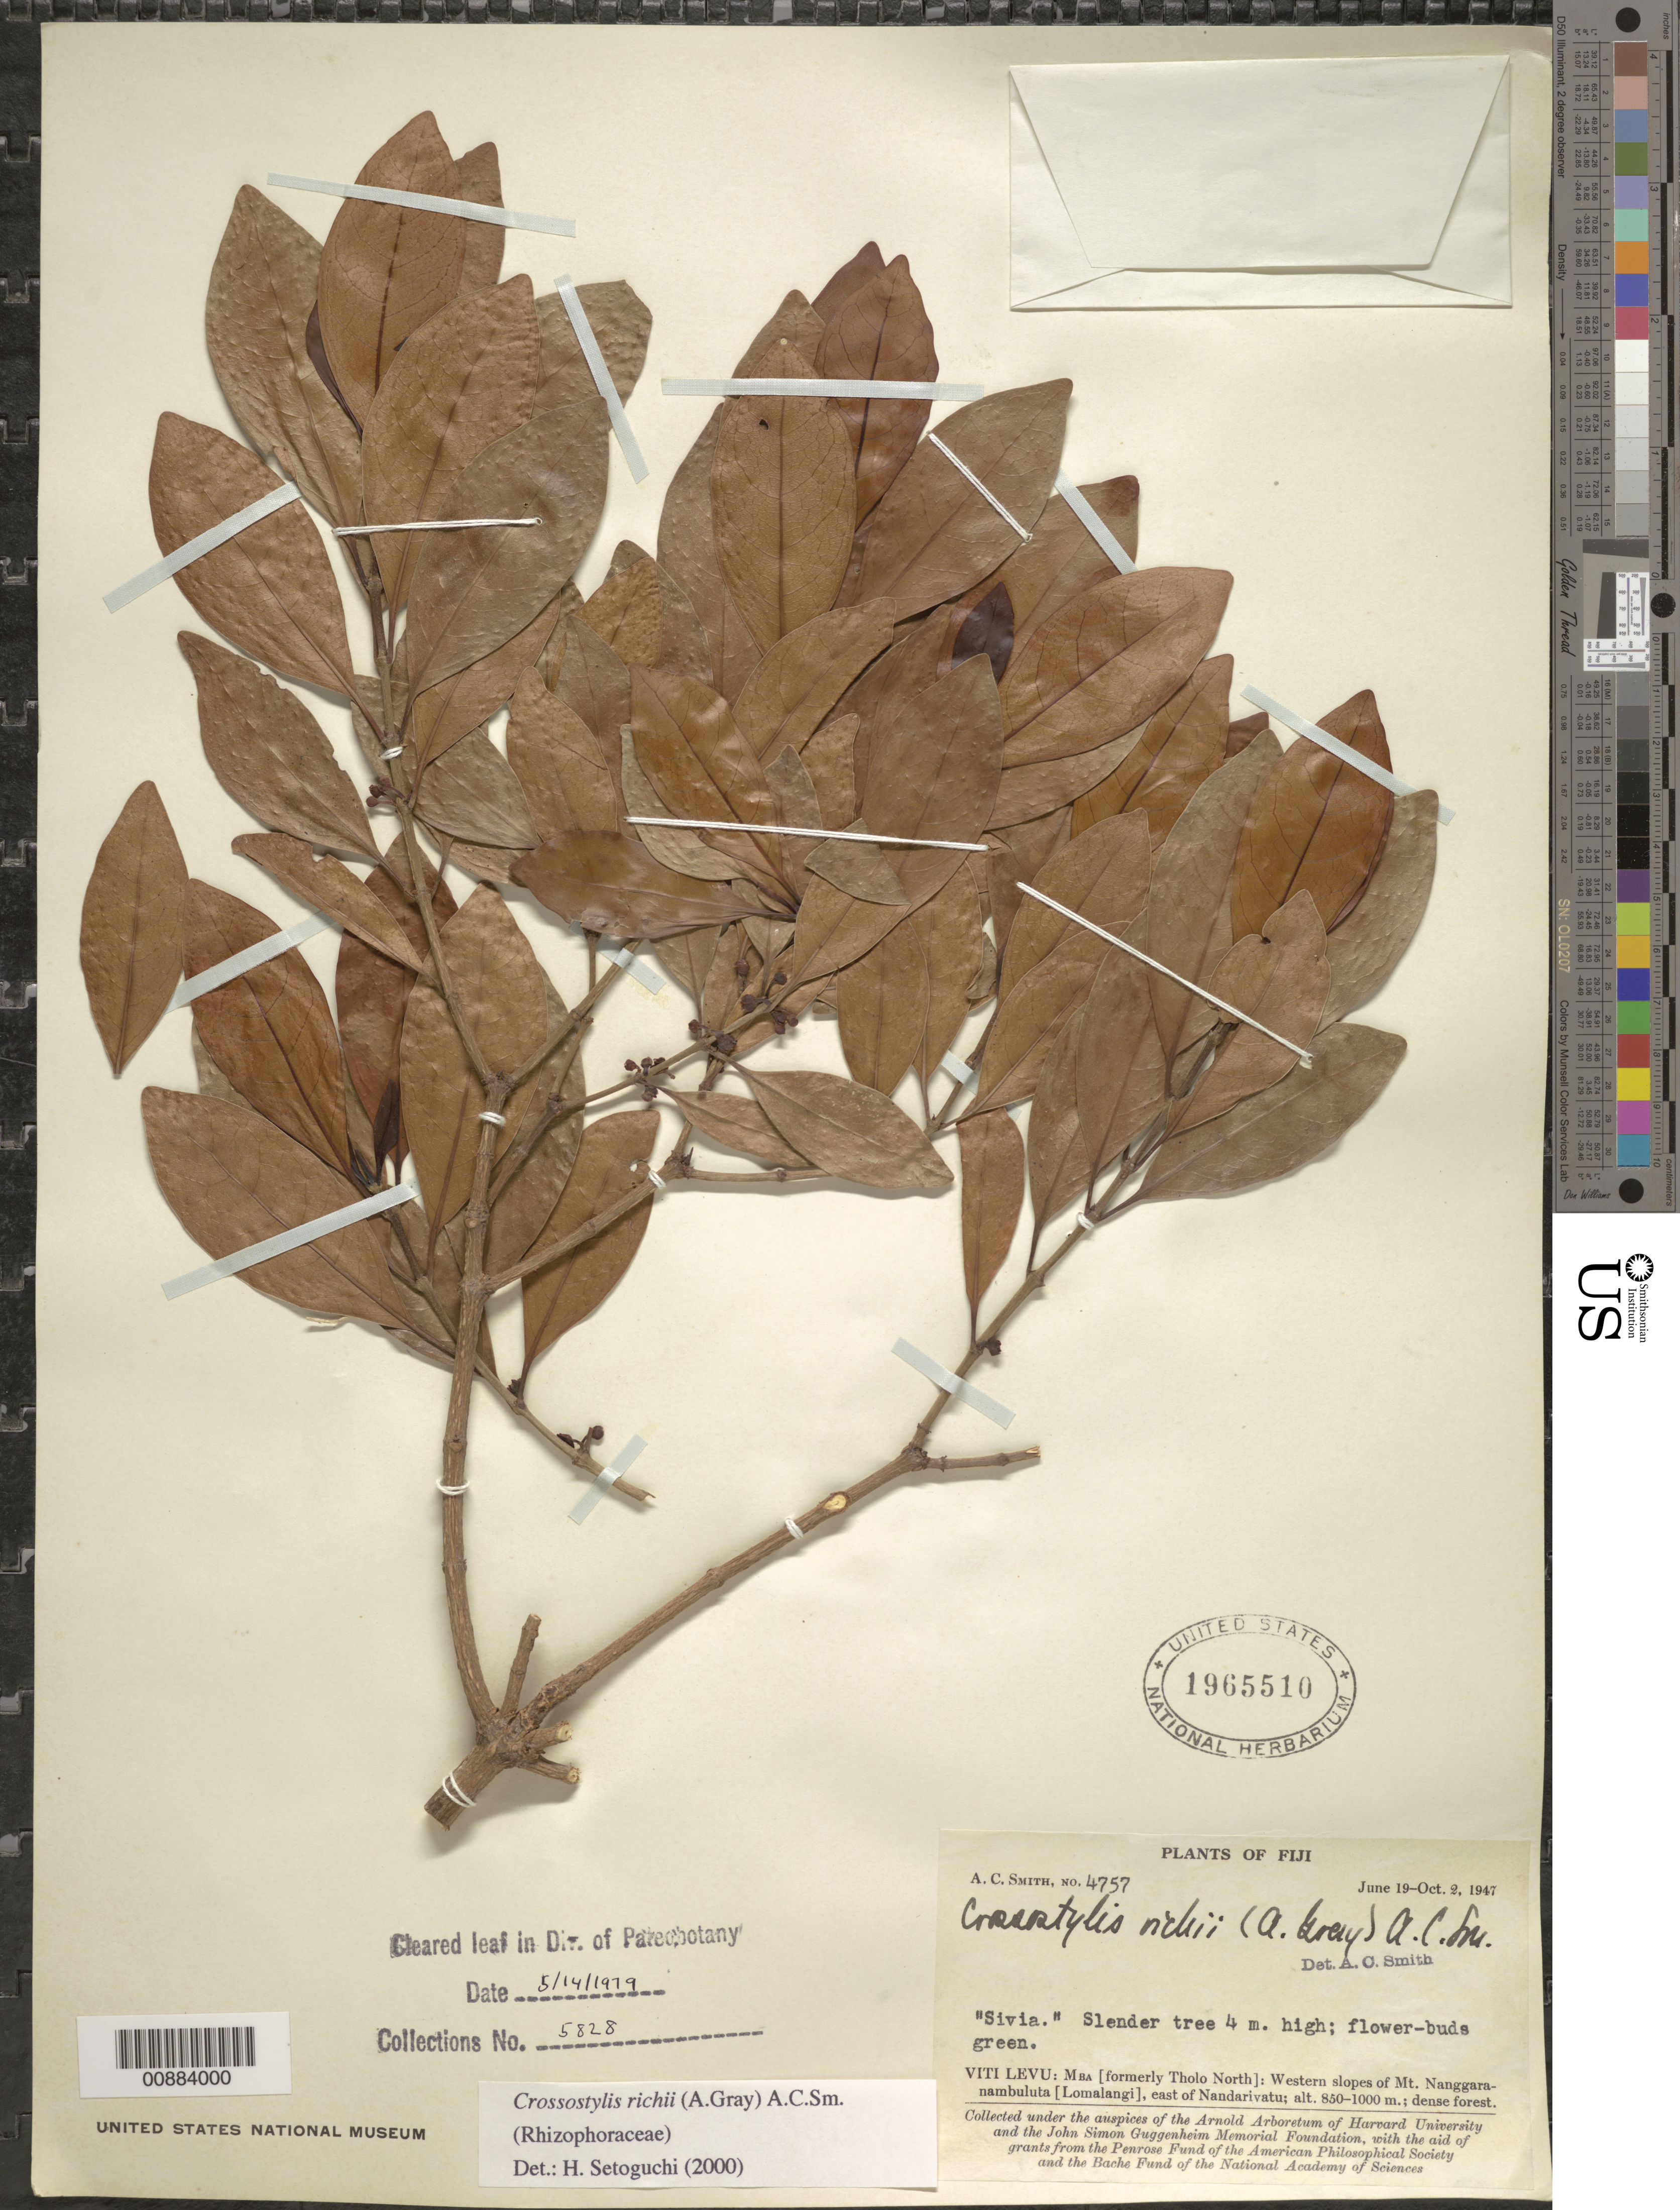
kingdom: Plantae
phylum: Tracheophyta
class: Magnoliopsida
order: Malpighiales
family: Rhizophoraceae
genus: Crossostylis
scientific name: Crossostylis richii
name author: (A. Gray) A.C. Sm.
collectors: C. A. Smith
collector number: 5828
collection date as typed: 14 May 1979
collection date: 1979-05-14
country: Fiji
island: Viti Levu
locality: Mba (formerly Tholo North); Western slopes of Mt. Nanggaranambuluta [Lomalangi], E of Nandarivatu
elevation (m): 850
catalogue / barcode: US 1965510